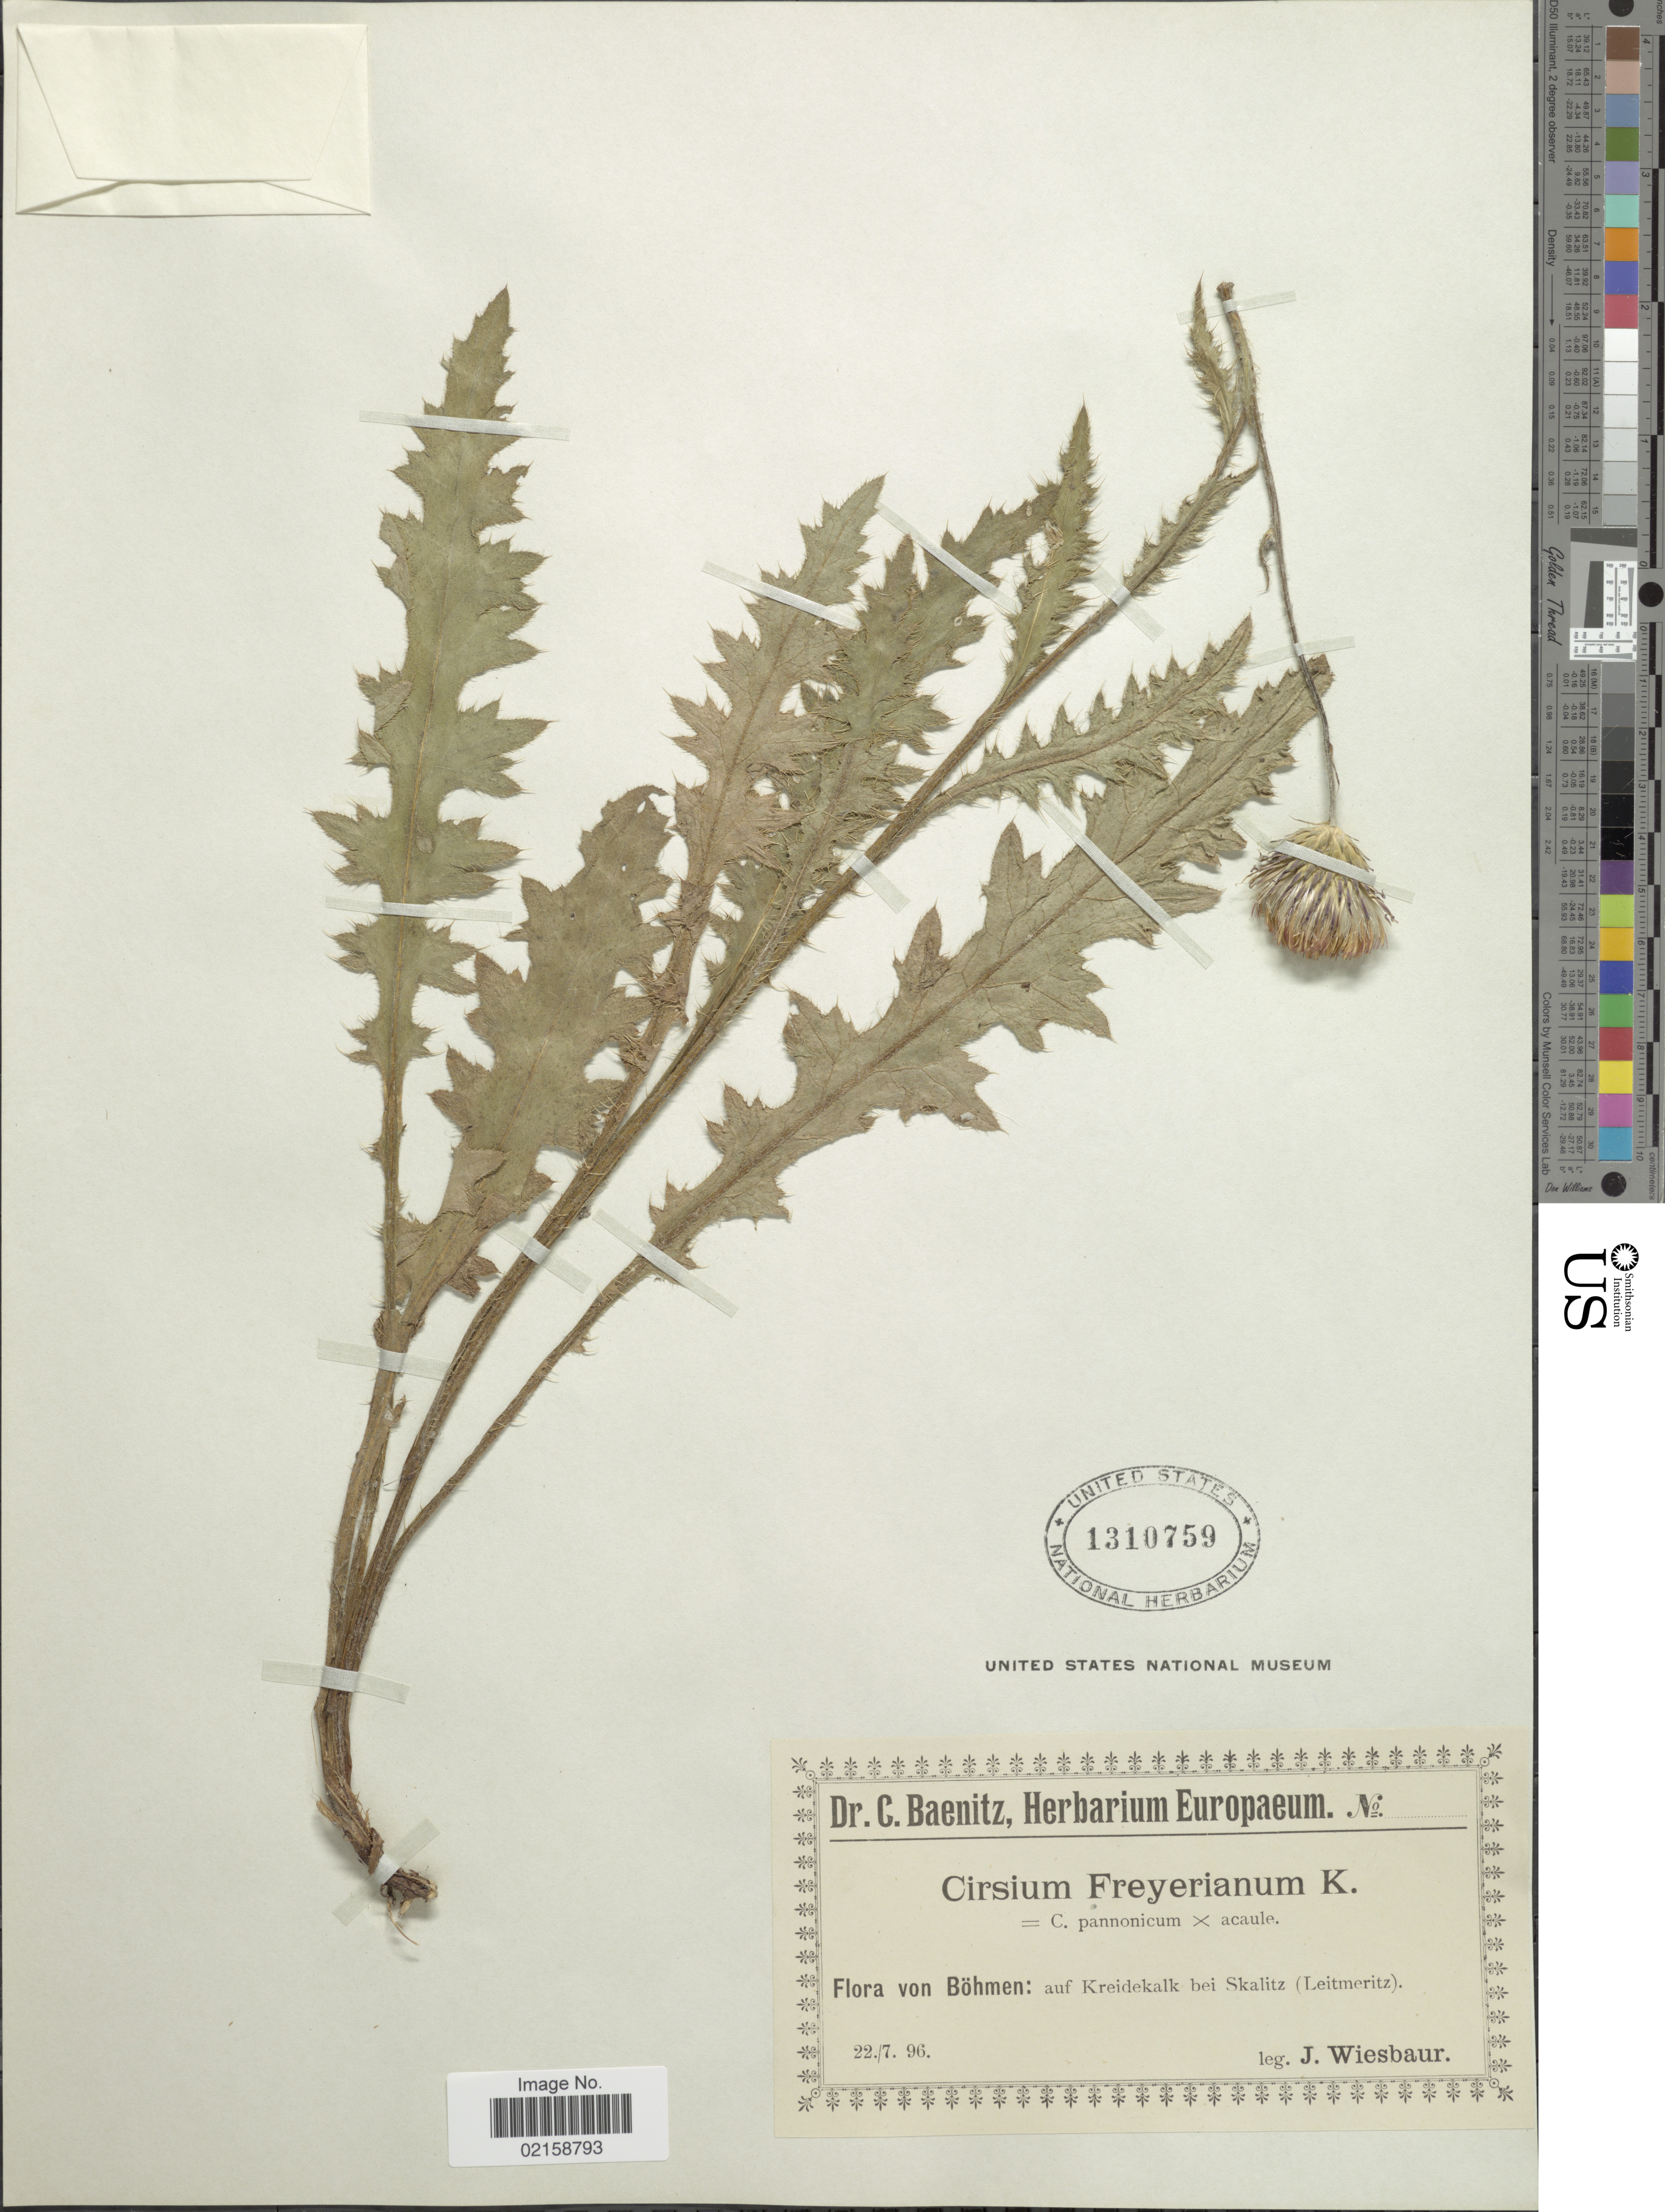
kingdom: Plantae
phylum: Tracheophyta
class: Magnoliopsida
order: Asterales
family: Asteraceae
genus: Cirsium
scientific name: Cirsium freyerianum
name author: W.D.J. Koch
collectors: J. Wiesbaur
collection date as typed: Transcribed d/m/y: 22/7/96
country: Czechia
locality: Böhmen: auf Kreidekalk bei Skalitz (Leitmeritz).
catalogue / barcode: US 1310759